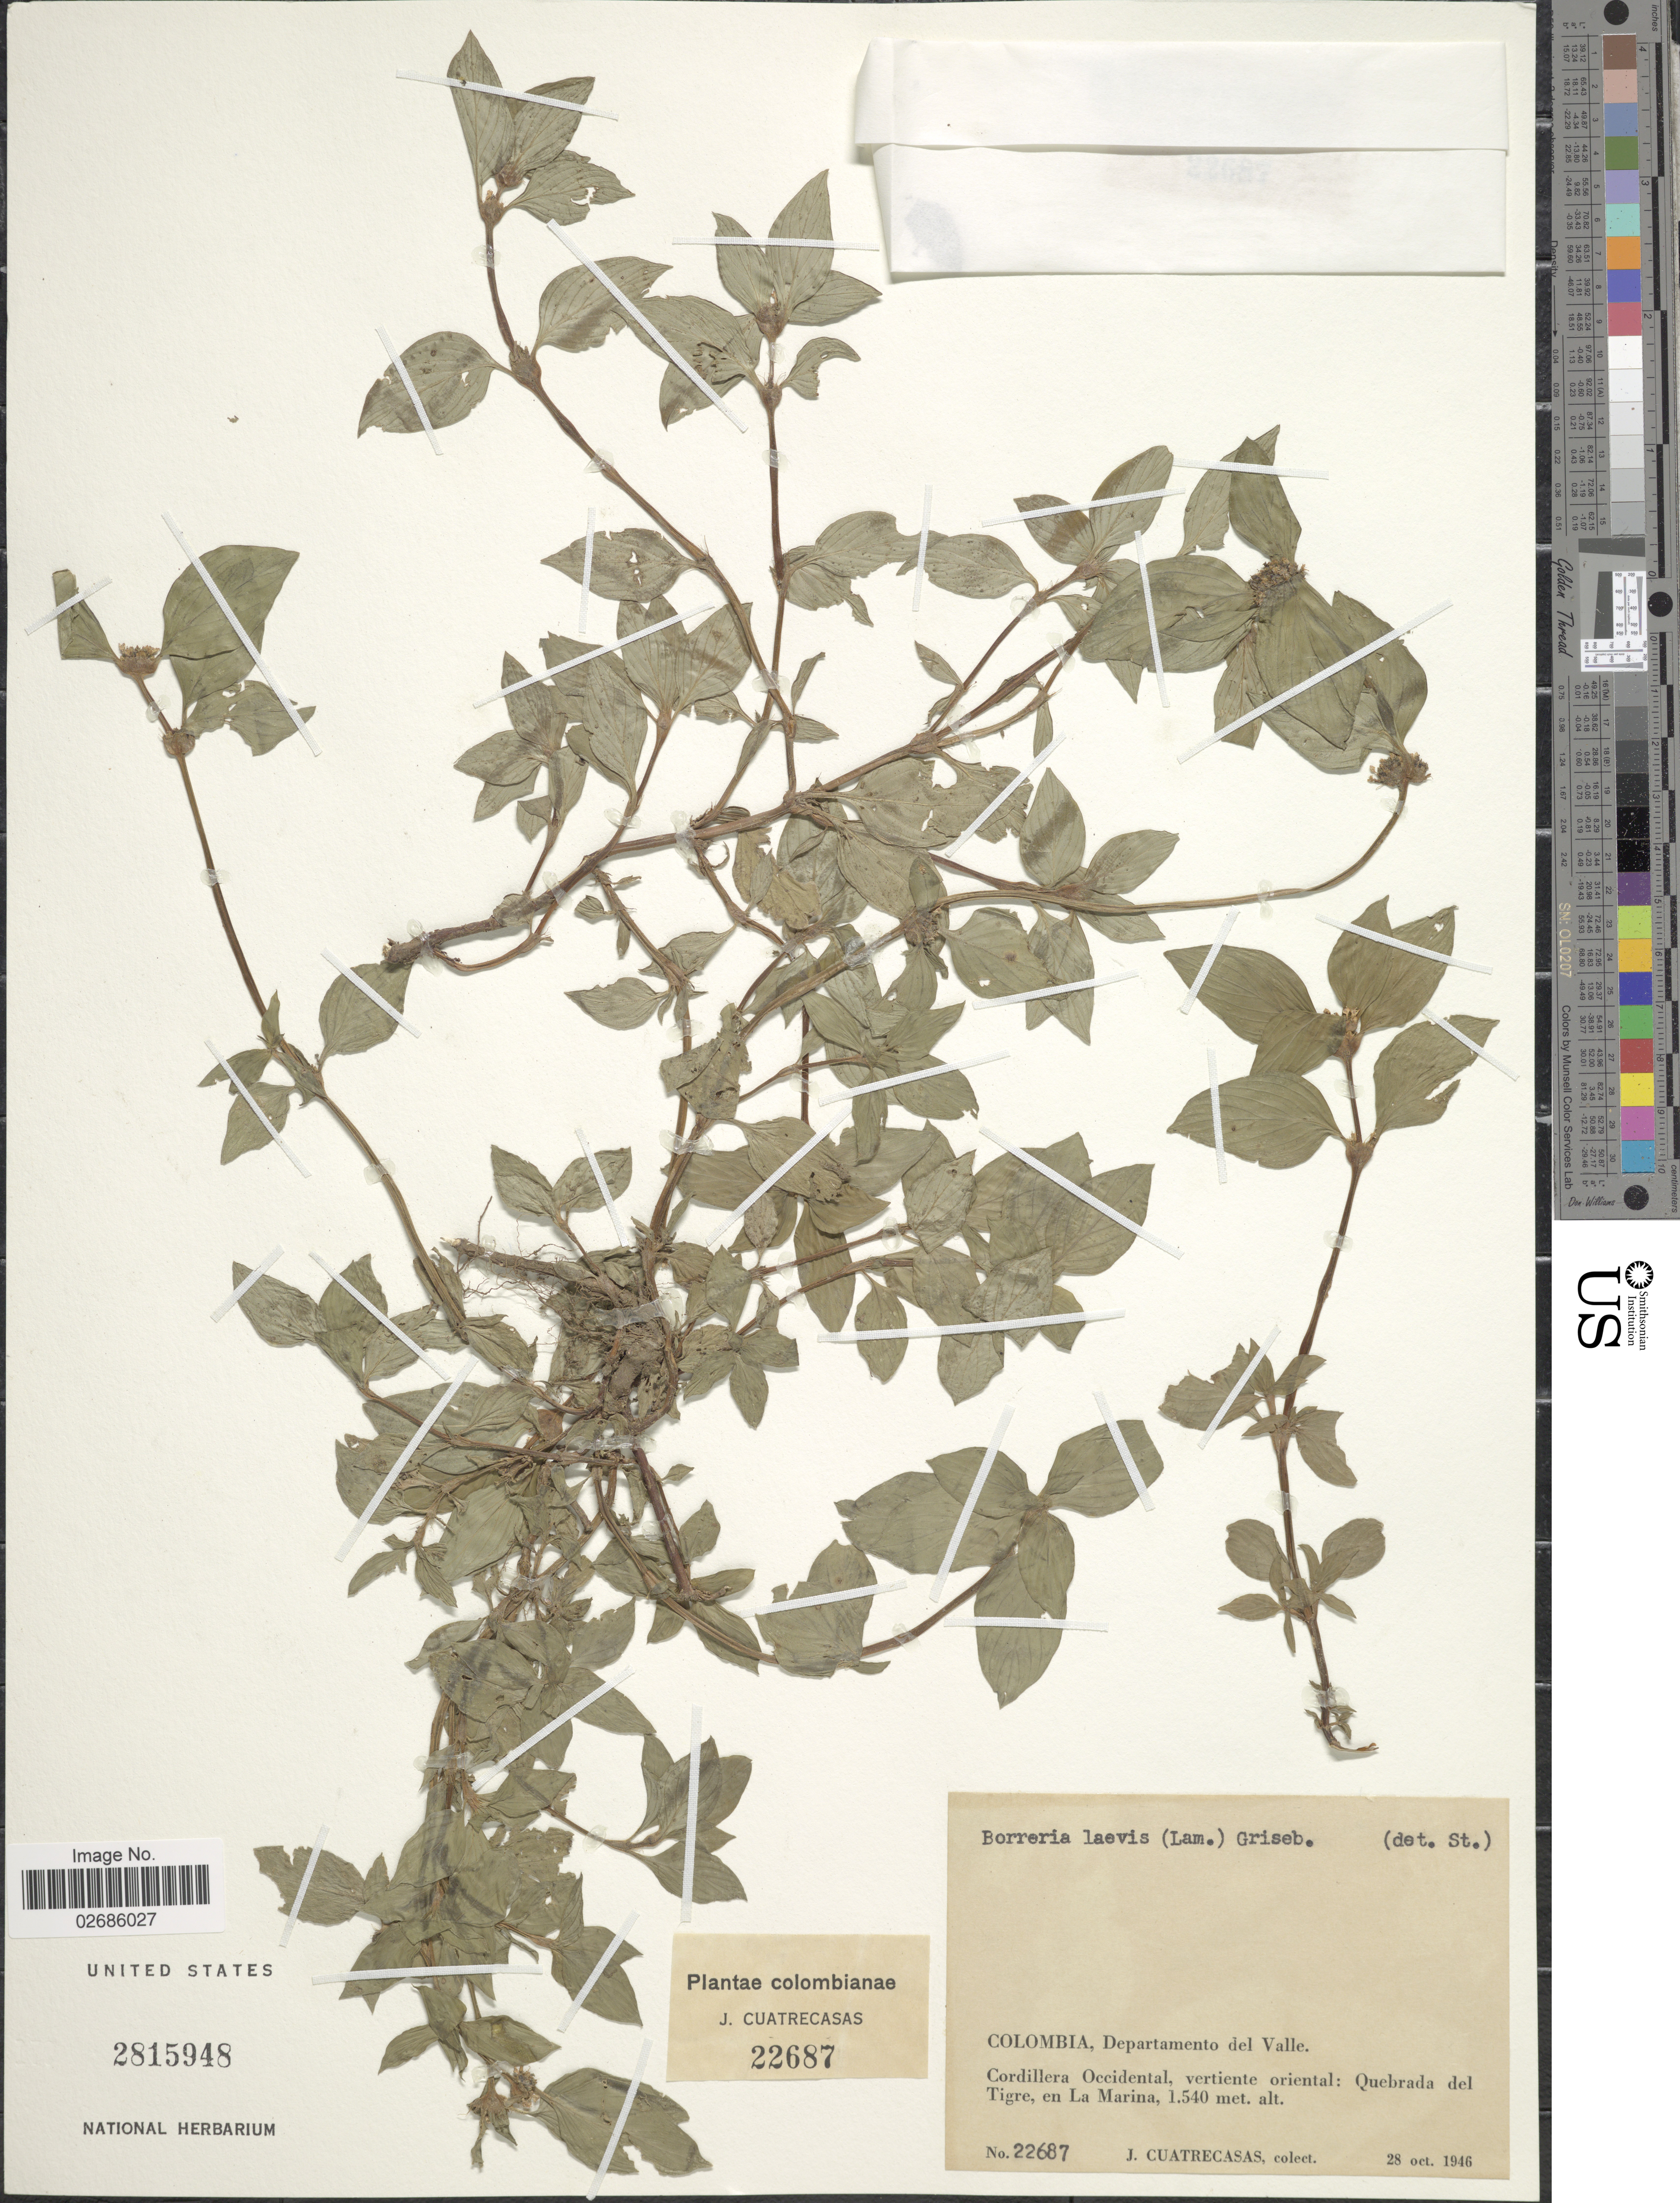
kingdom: Plantae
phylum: Tracheophyta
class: Magnoliopsida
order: Gentianales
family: Rubiaceae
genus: Borreria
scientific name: Borreria assurgens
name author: (Ruiz & Pav.) Griseb.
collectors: J. Cuatrecasas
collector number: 22687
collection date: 1946-10-28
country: Colombia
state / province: Valle del Cauca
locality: Departamento del Valle. Cordillera Occidental, vertiente oriental: Quebrada del Tigre, en La Marina.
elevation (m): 1540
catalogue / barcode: US 2815948